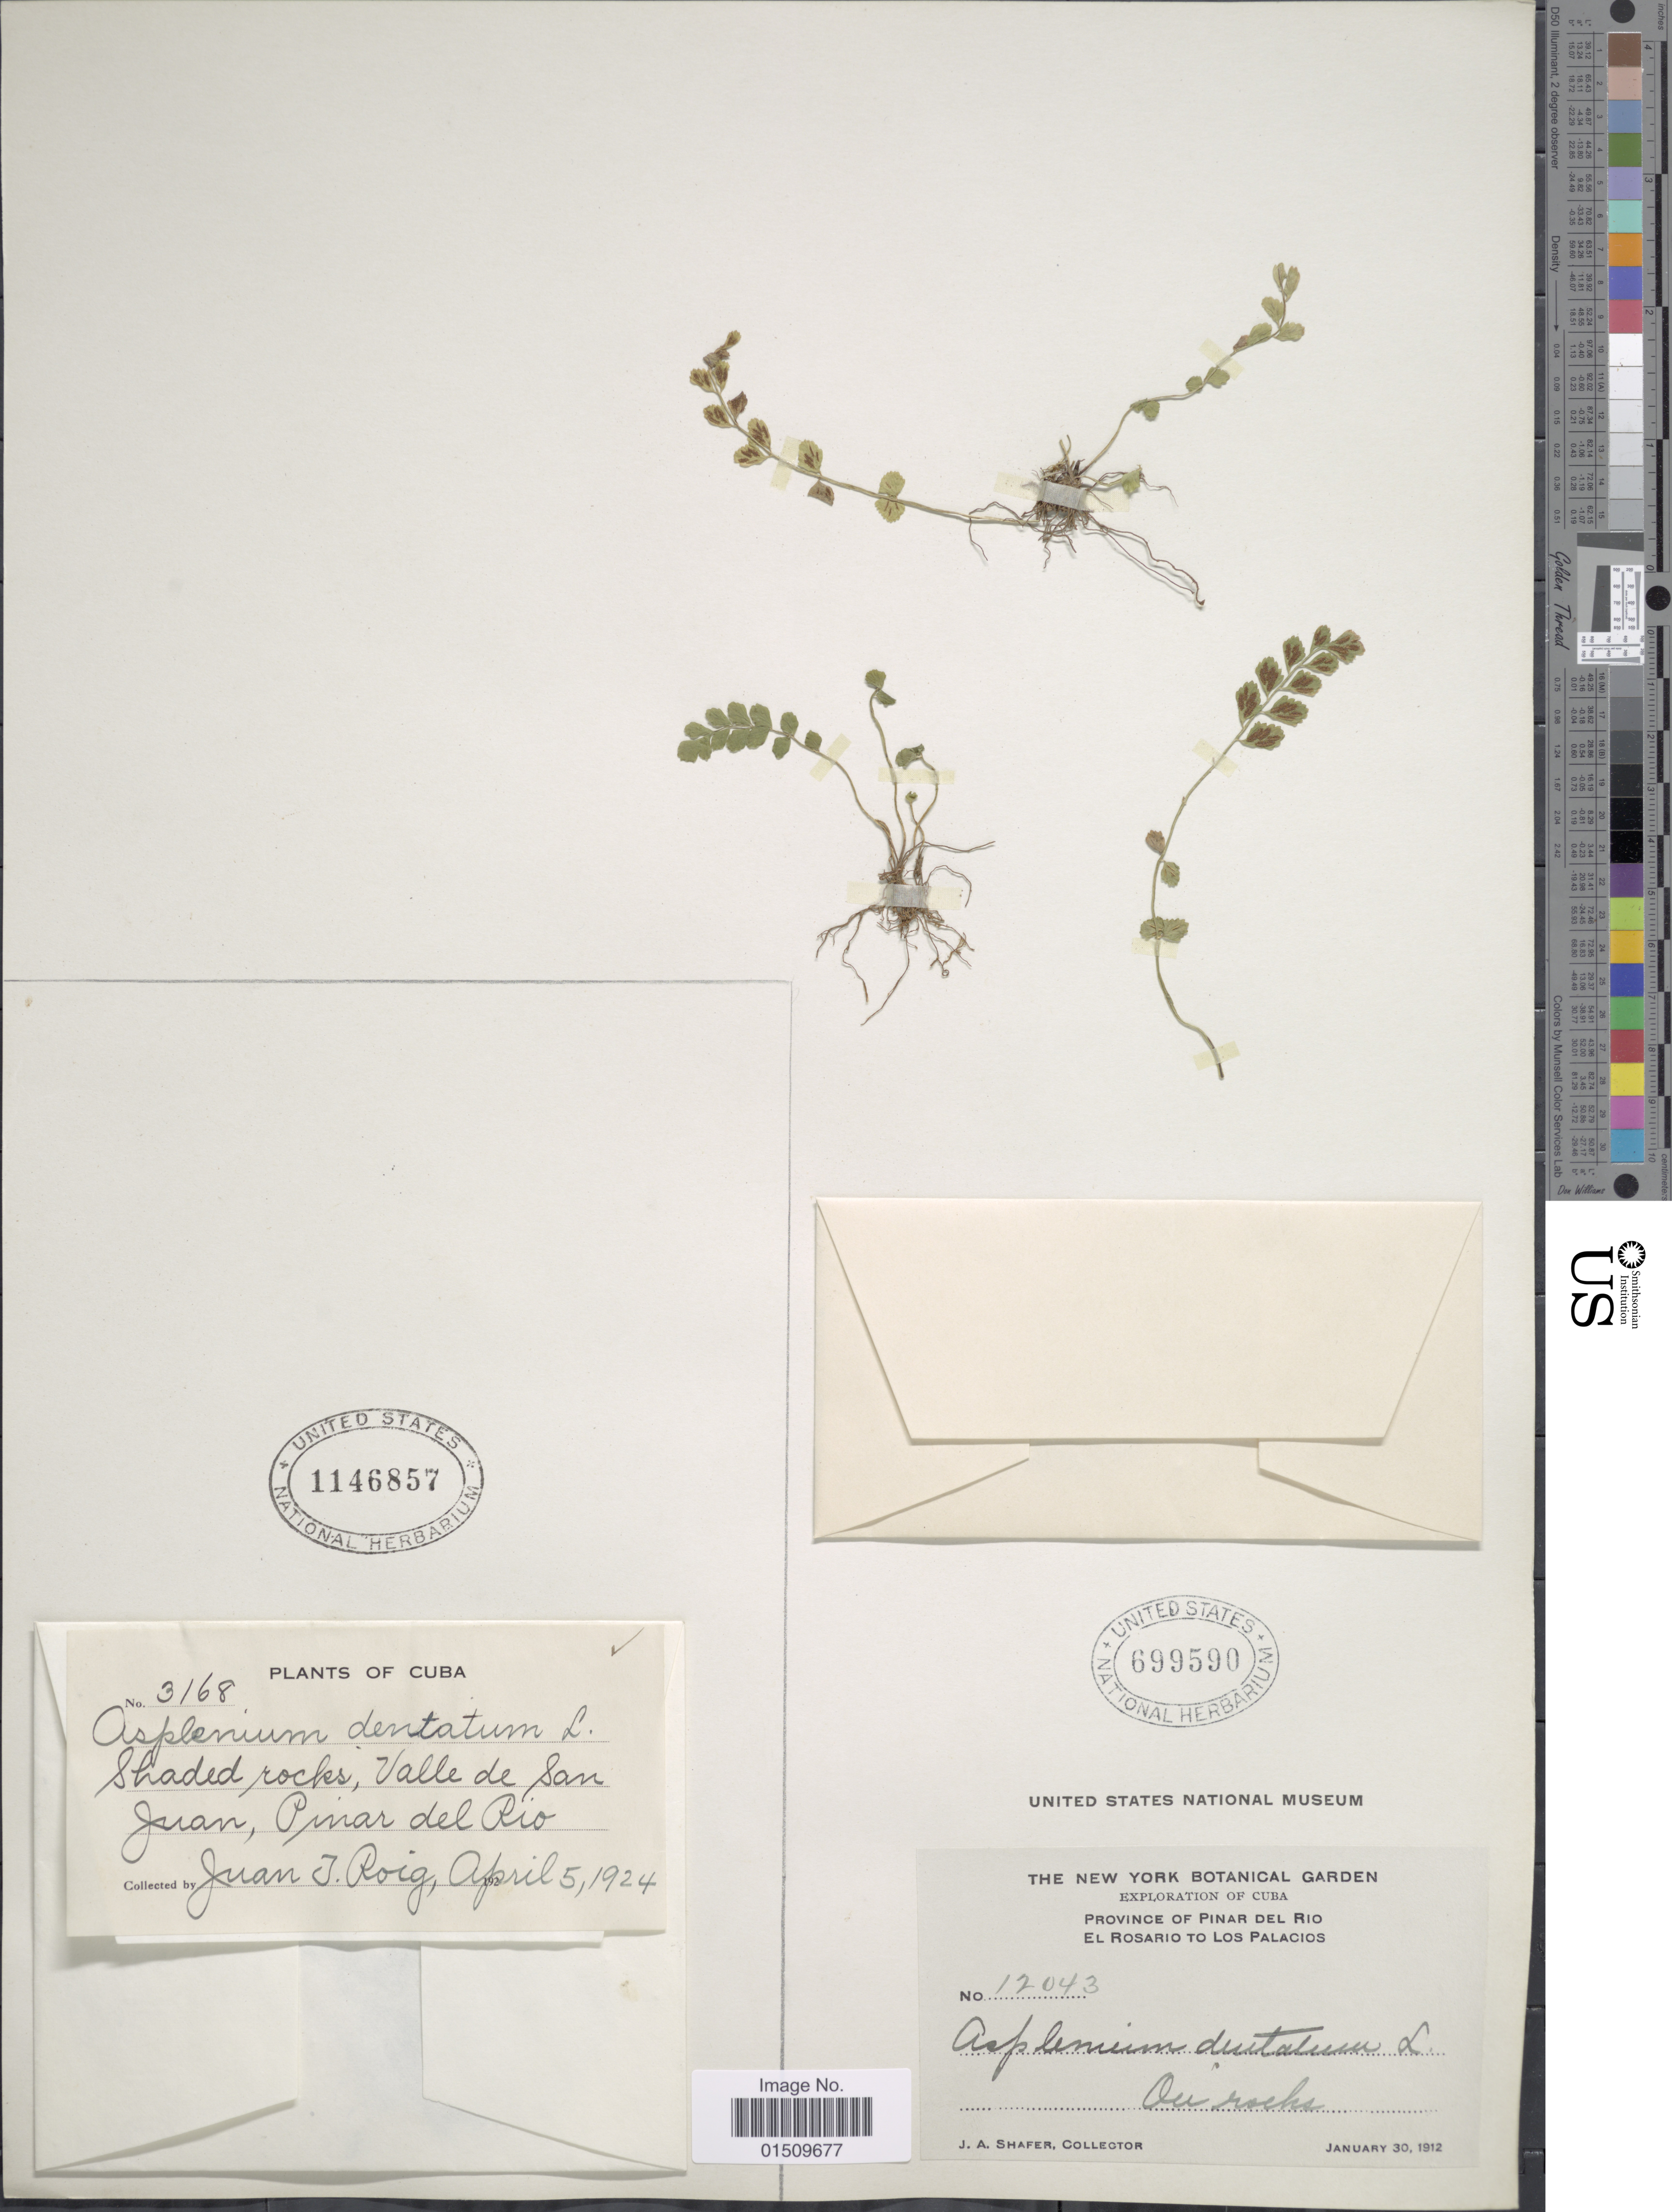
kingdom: Plantae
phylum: Tracheophyta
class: Polypodiopsida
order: Polypodiales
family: Aspleniaceae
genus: Asplenium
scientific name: Asplenium trichomanes-dentatum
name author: L.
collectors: J. A. Shafer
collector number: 12043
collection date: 1912-01-30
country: Cuba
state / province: Pinar del Río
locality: Cuba, El Rosario to Los Palacios.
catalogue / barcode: US 699590-2